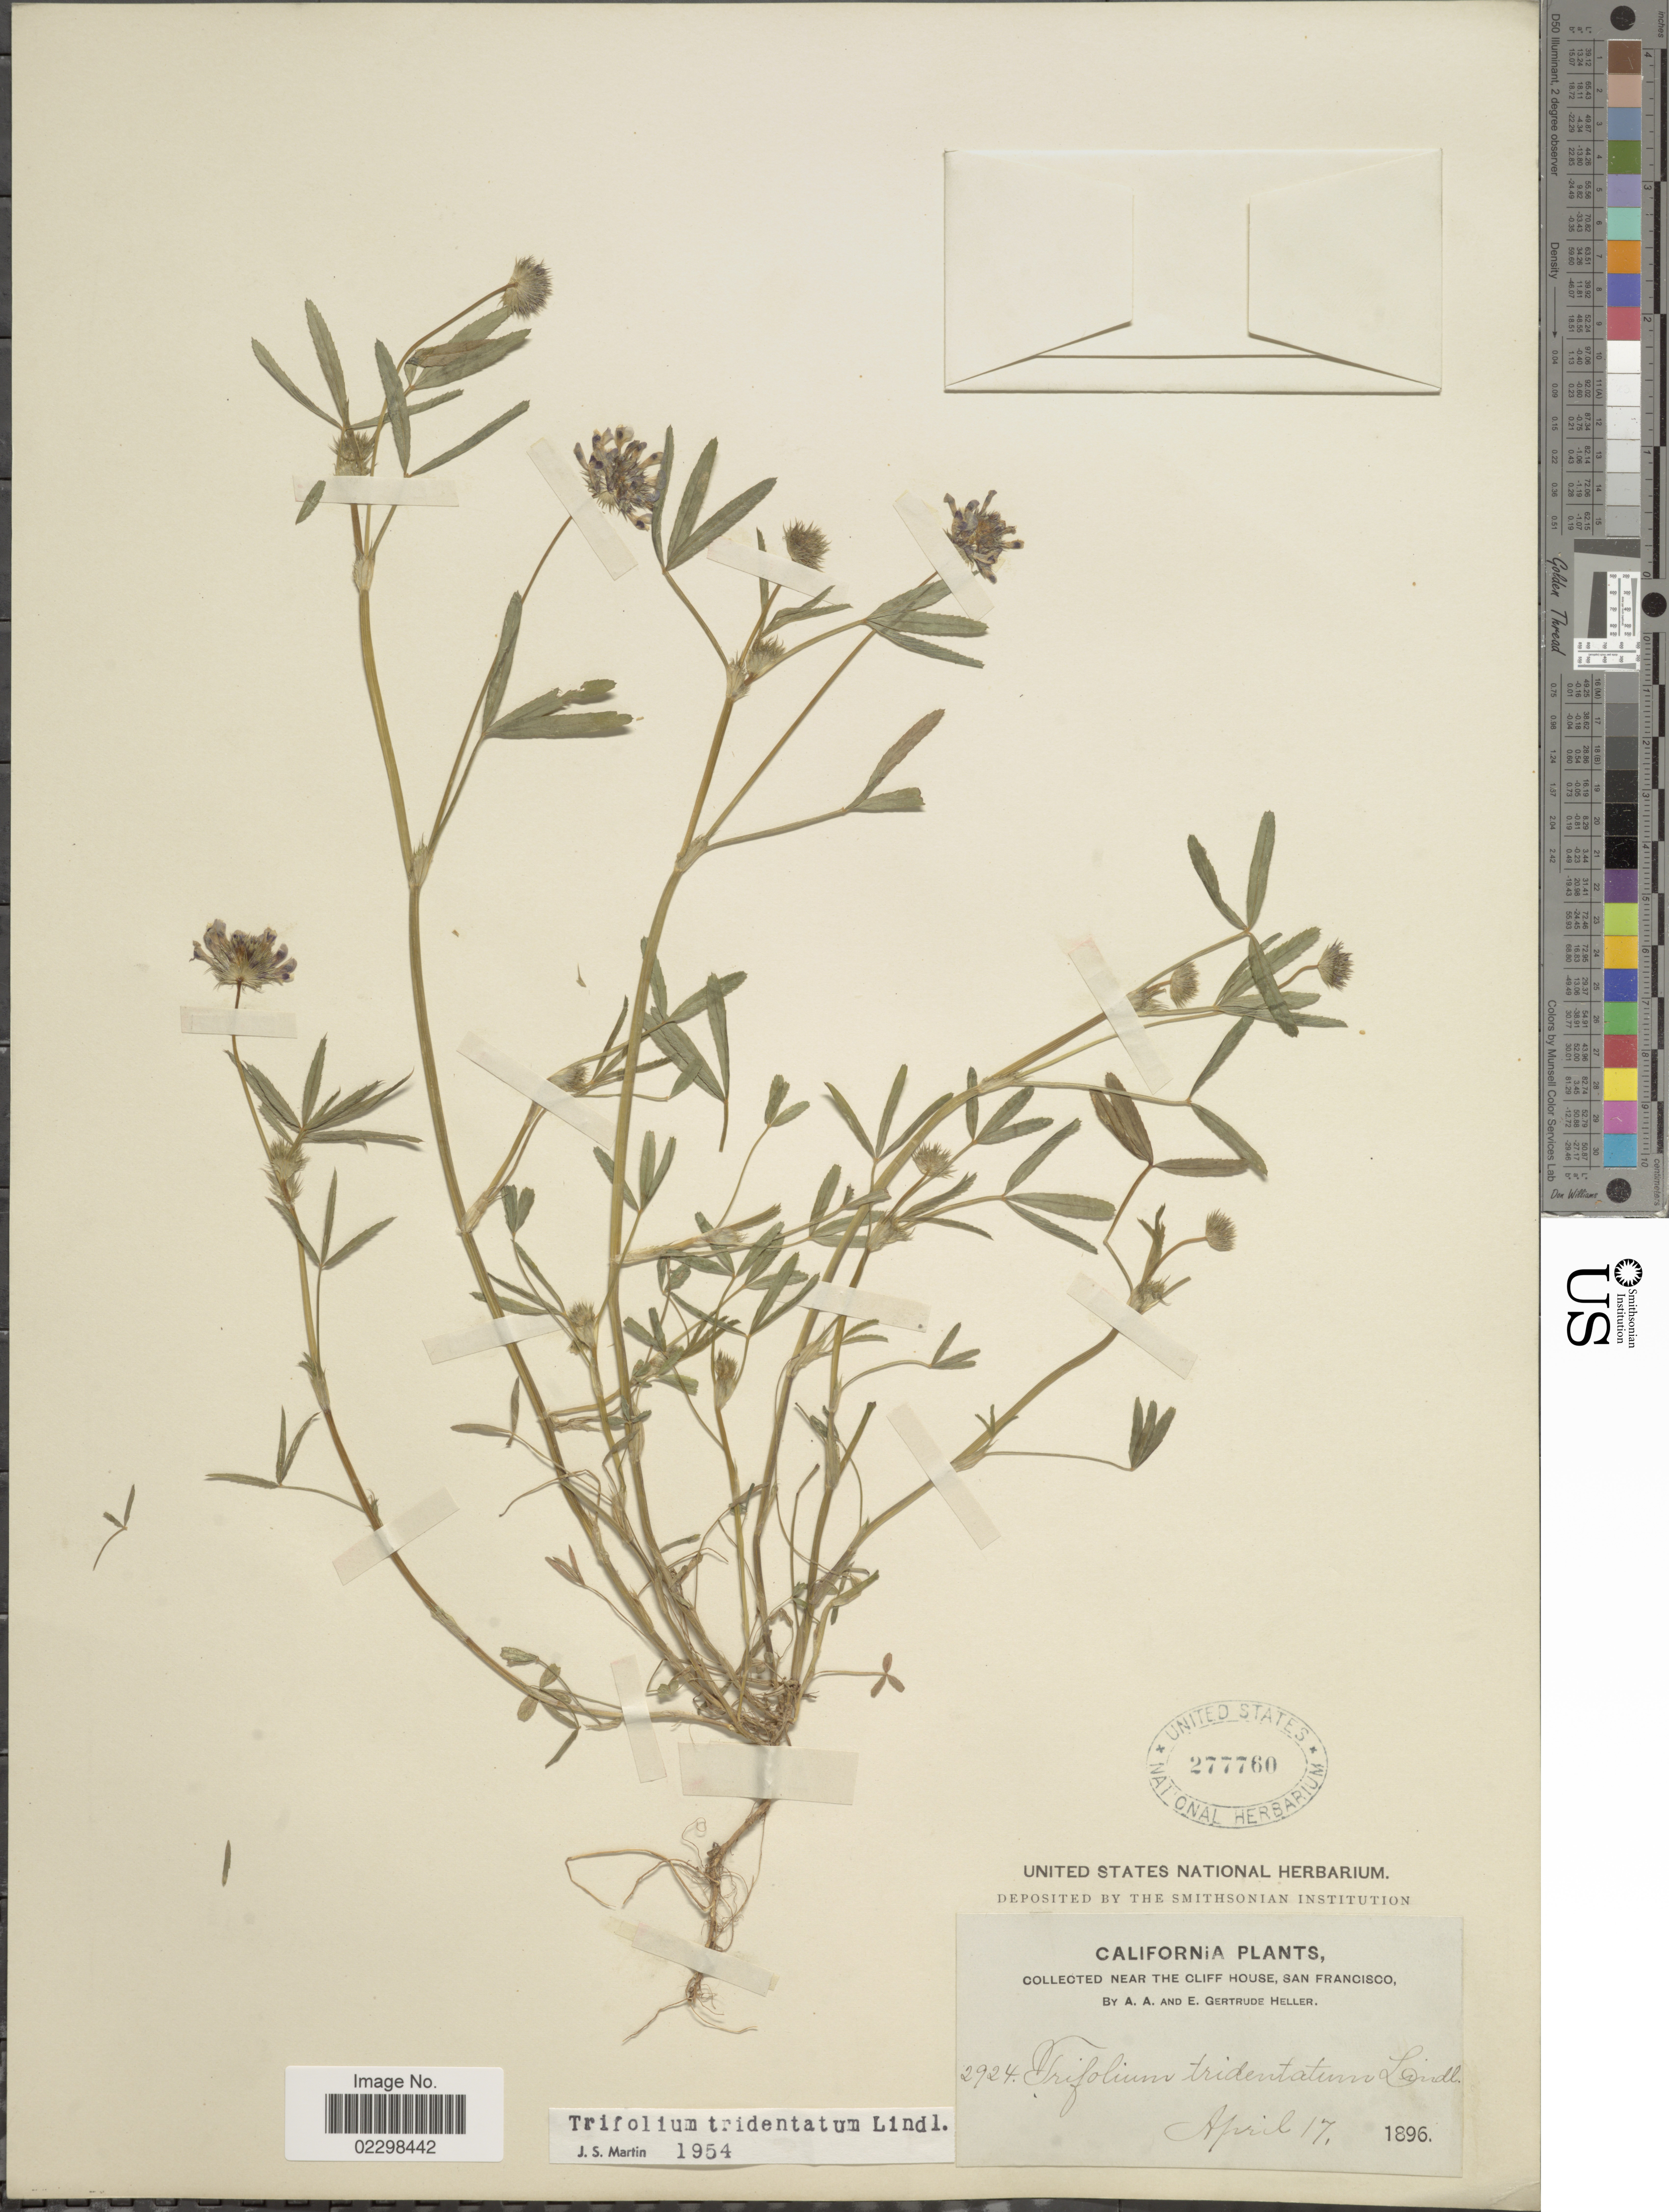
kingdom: Plantae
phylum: Tracheophyta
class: Magnoliopsida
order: Fabales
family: Fabaceae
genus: Trifolium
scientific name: Trifolium tridentatum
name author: Lindl.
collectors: A. A. Heller & E. Gertrude Heller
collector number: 2924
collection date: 1896-04-17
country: United States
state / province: California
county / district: San Francisco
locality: Near the Cliff House, San Francisco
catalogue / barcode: US 277760